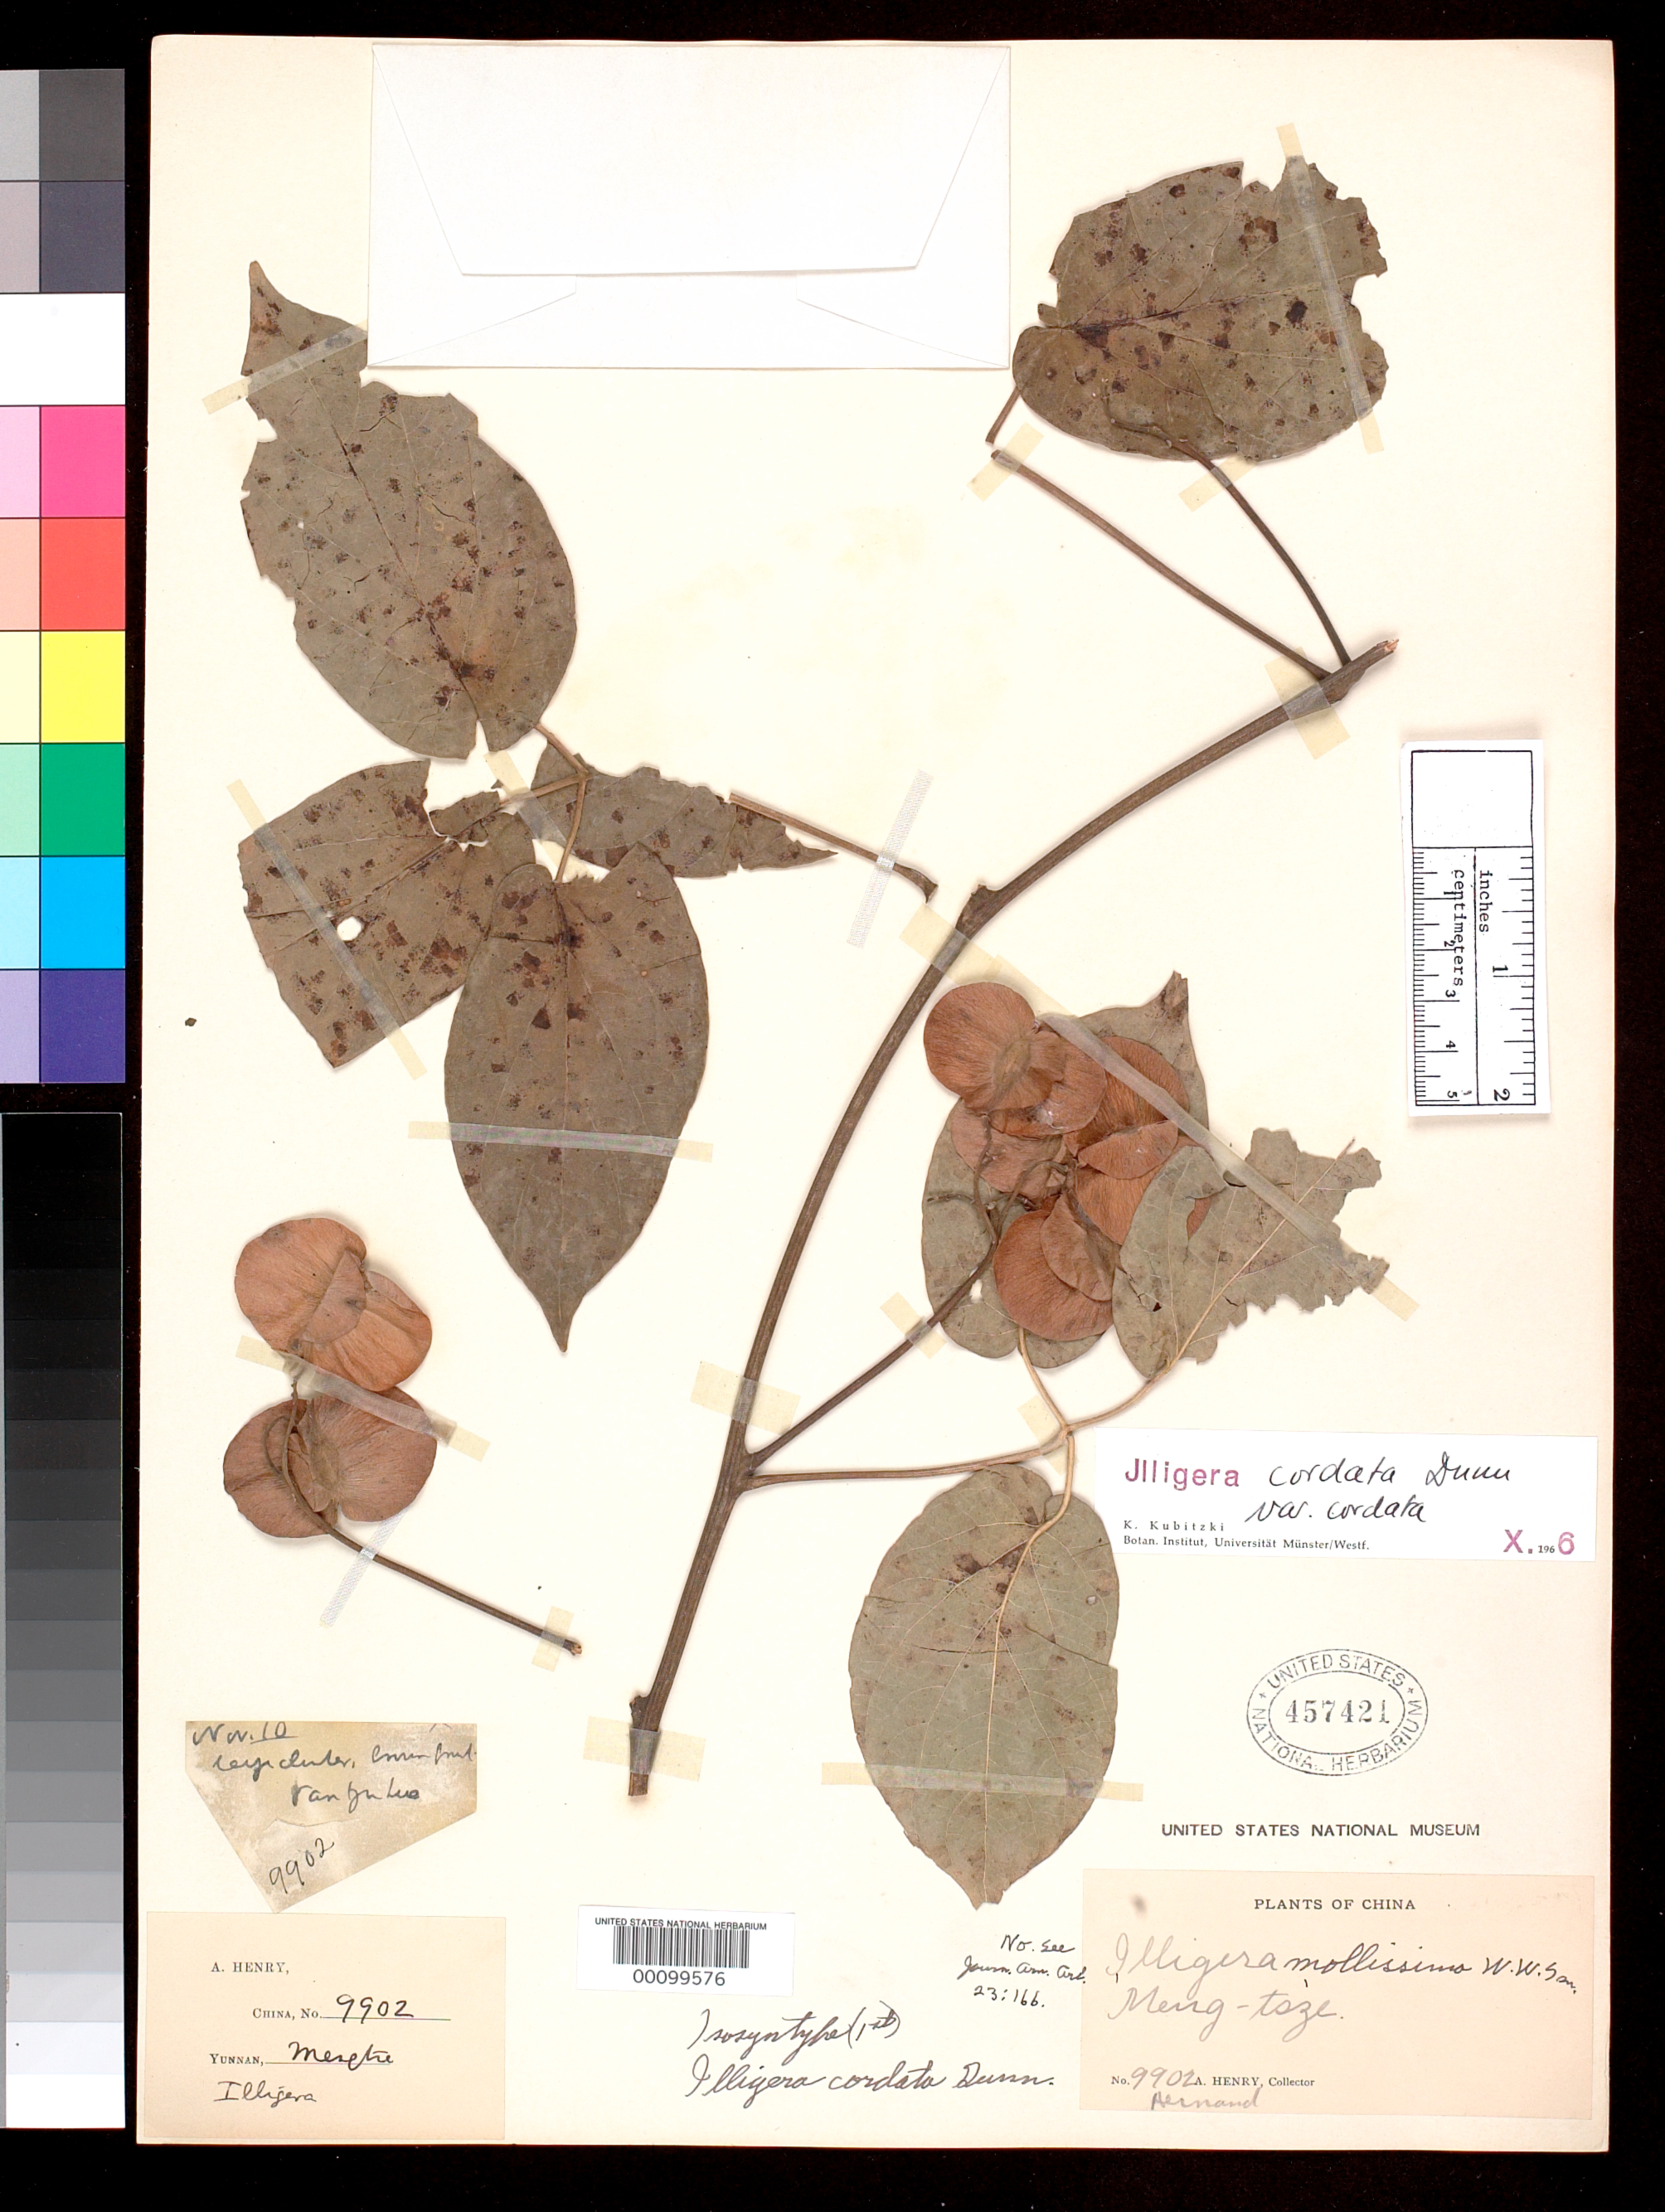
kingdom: Plantae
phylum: Tracheophyta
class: Magnoliopsida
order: Laurales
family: Hernandiaceae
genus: Illigera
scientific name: Illigera cordata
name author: Dunn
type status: Isosyntype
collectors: A. Henry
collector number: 9902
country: China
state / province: Yunnan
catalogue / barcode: US 457421